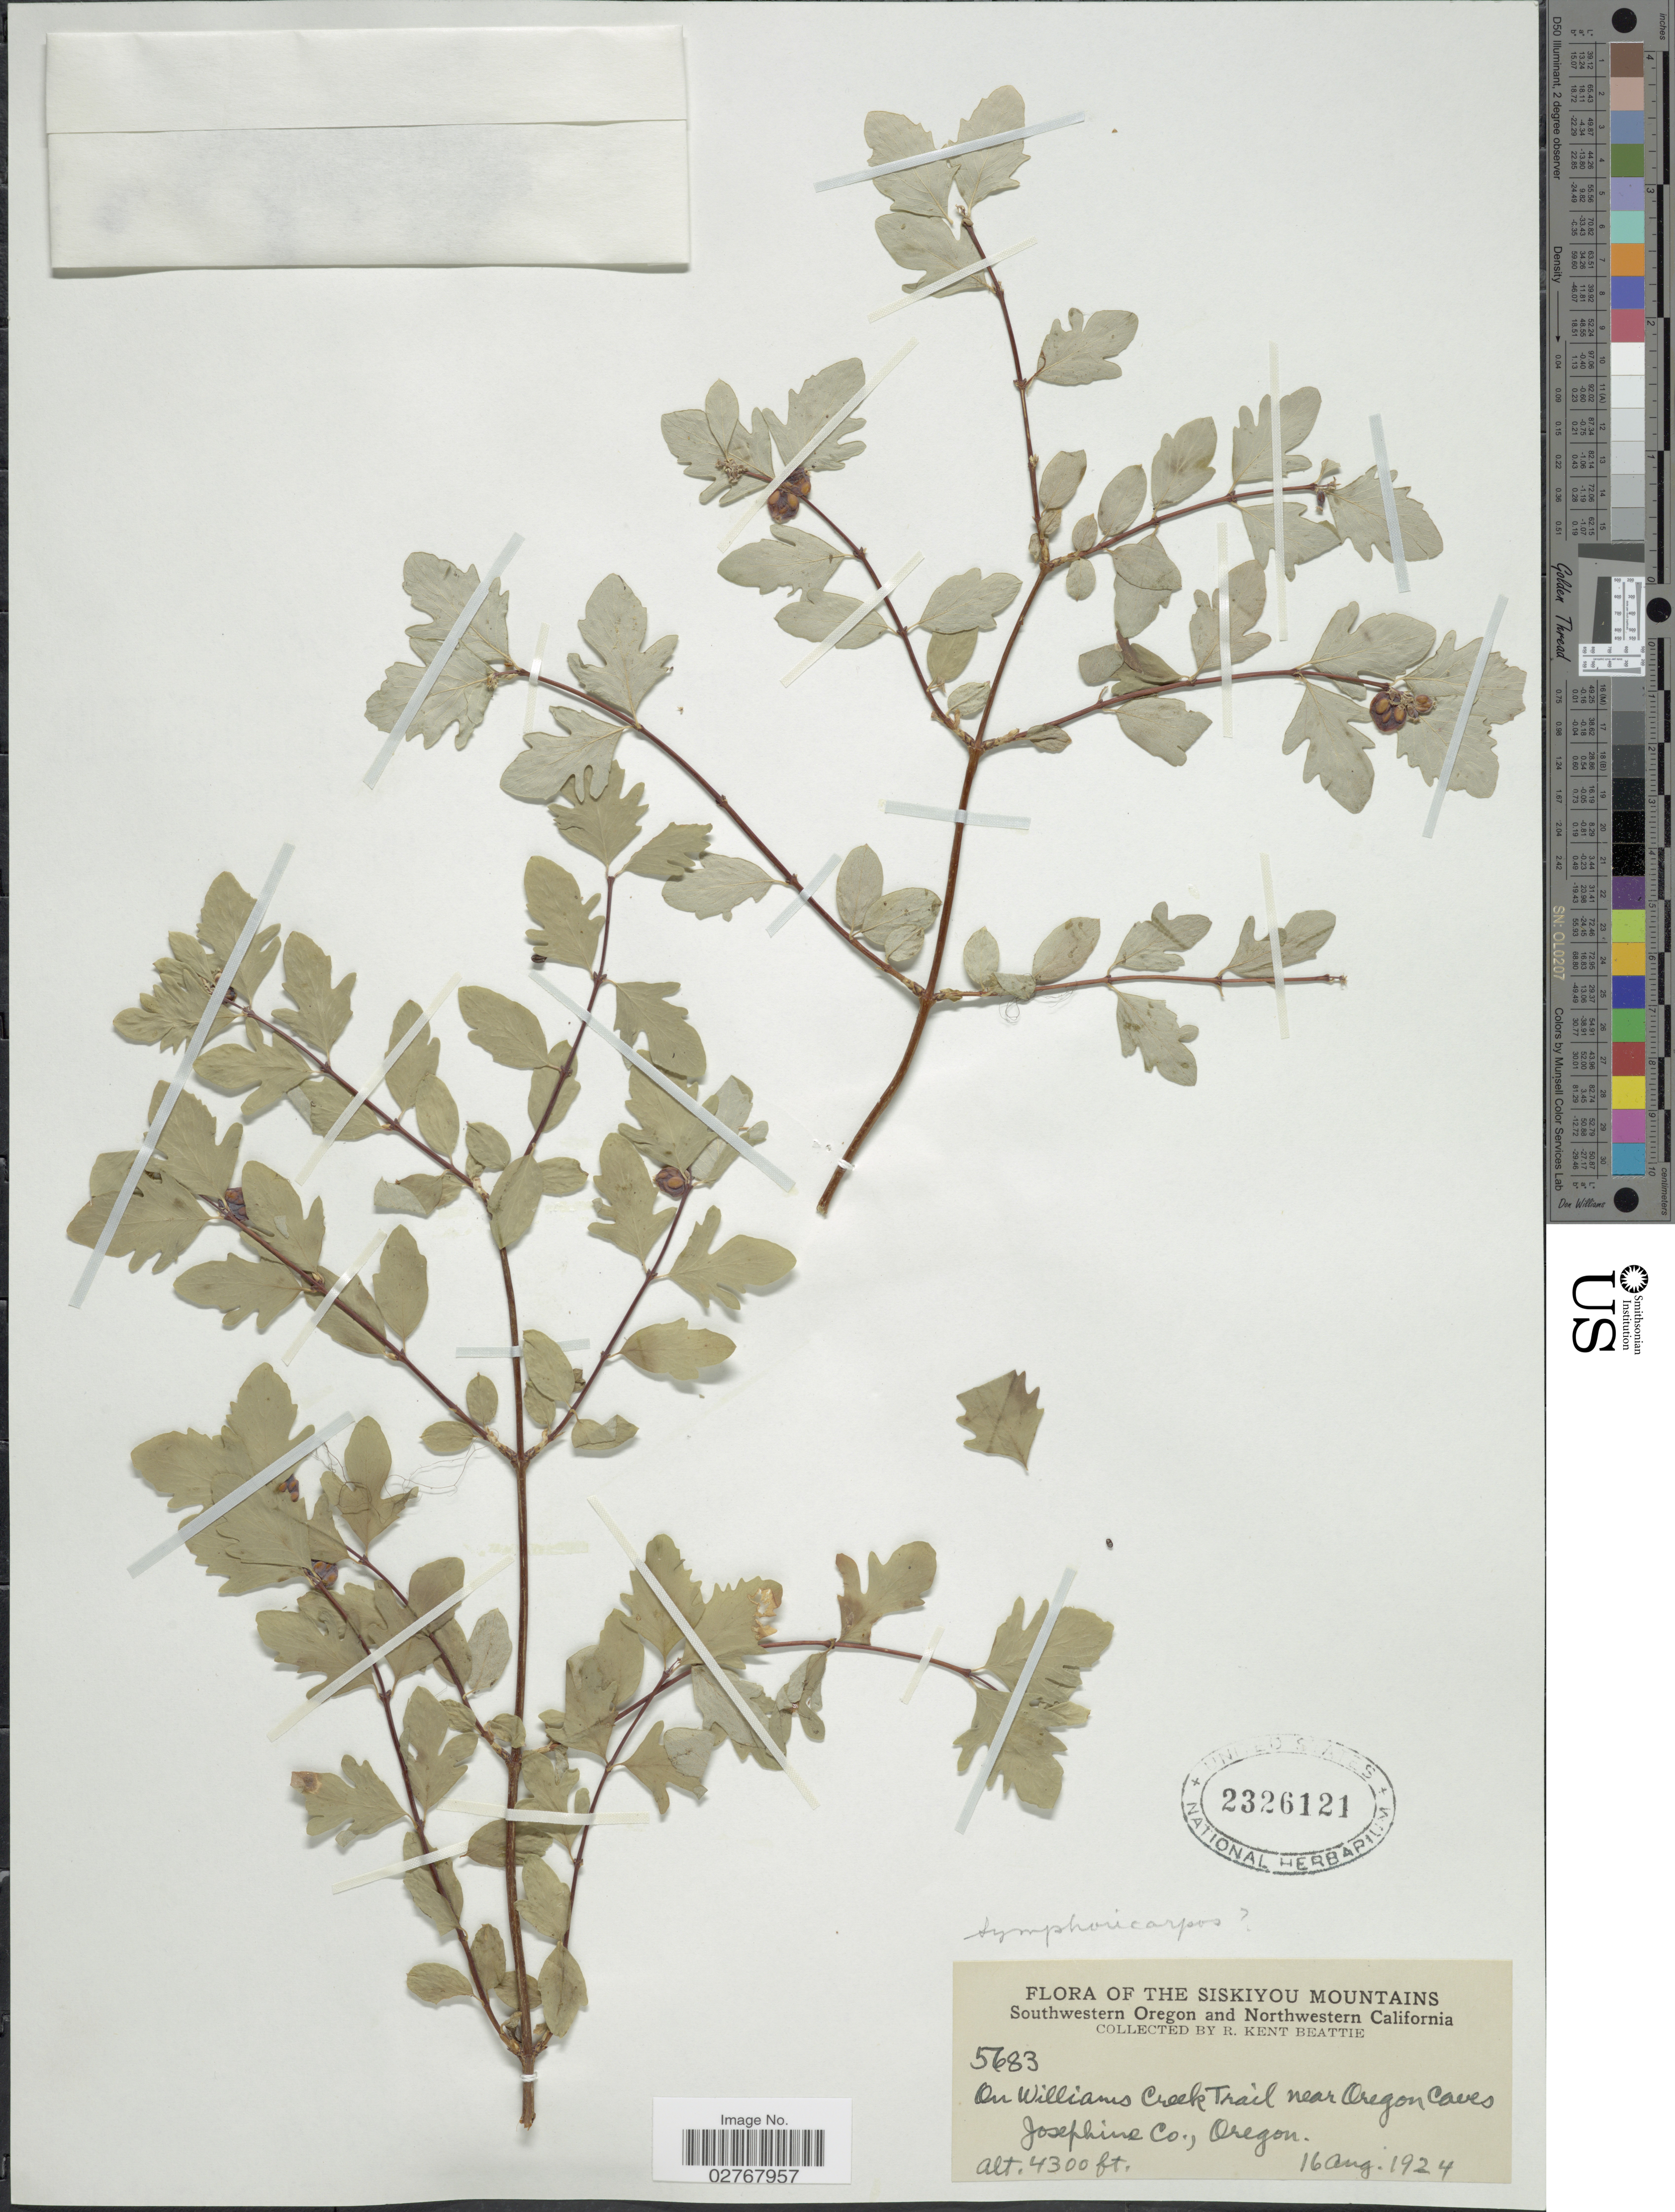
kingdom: Plantae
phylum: Tracheophyta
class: Magnoliopsida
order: Dipsacales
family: Caprifoliaceae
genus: Symphoricarpos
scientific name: Symphoricarpos sp.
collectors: R. K. Beattie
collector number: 5683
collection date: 1924-08-16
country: United States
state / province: Oregon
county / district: Josephine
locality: The Siskiyou Mountains, Southwestern Oregon. On Williams Creek Trail near Oregon Caves, Josephine Co.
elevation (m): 1311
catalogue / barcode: US 2326121